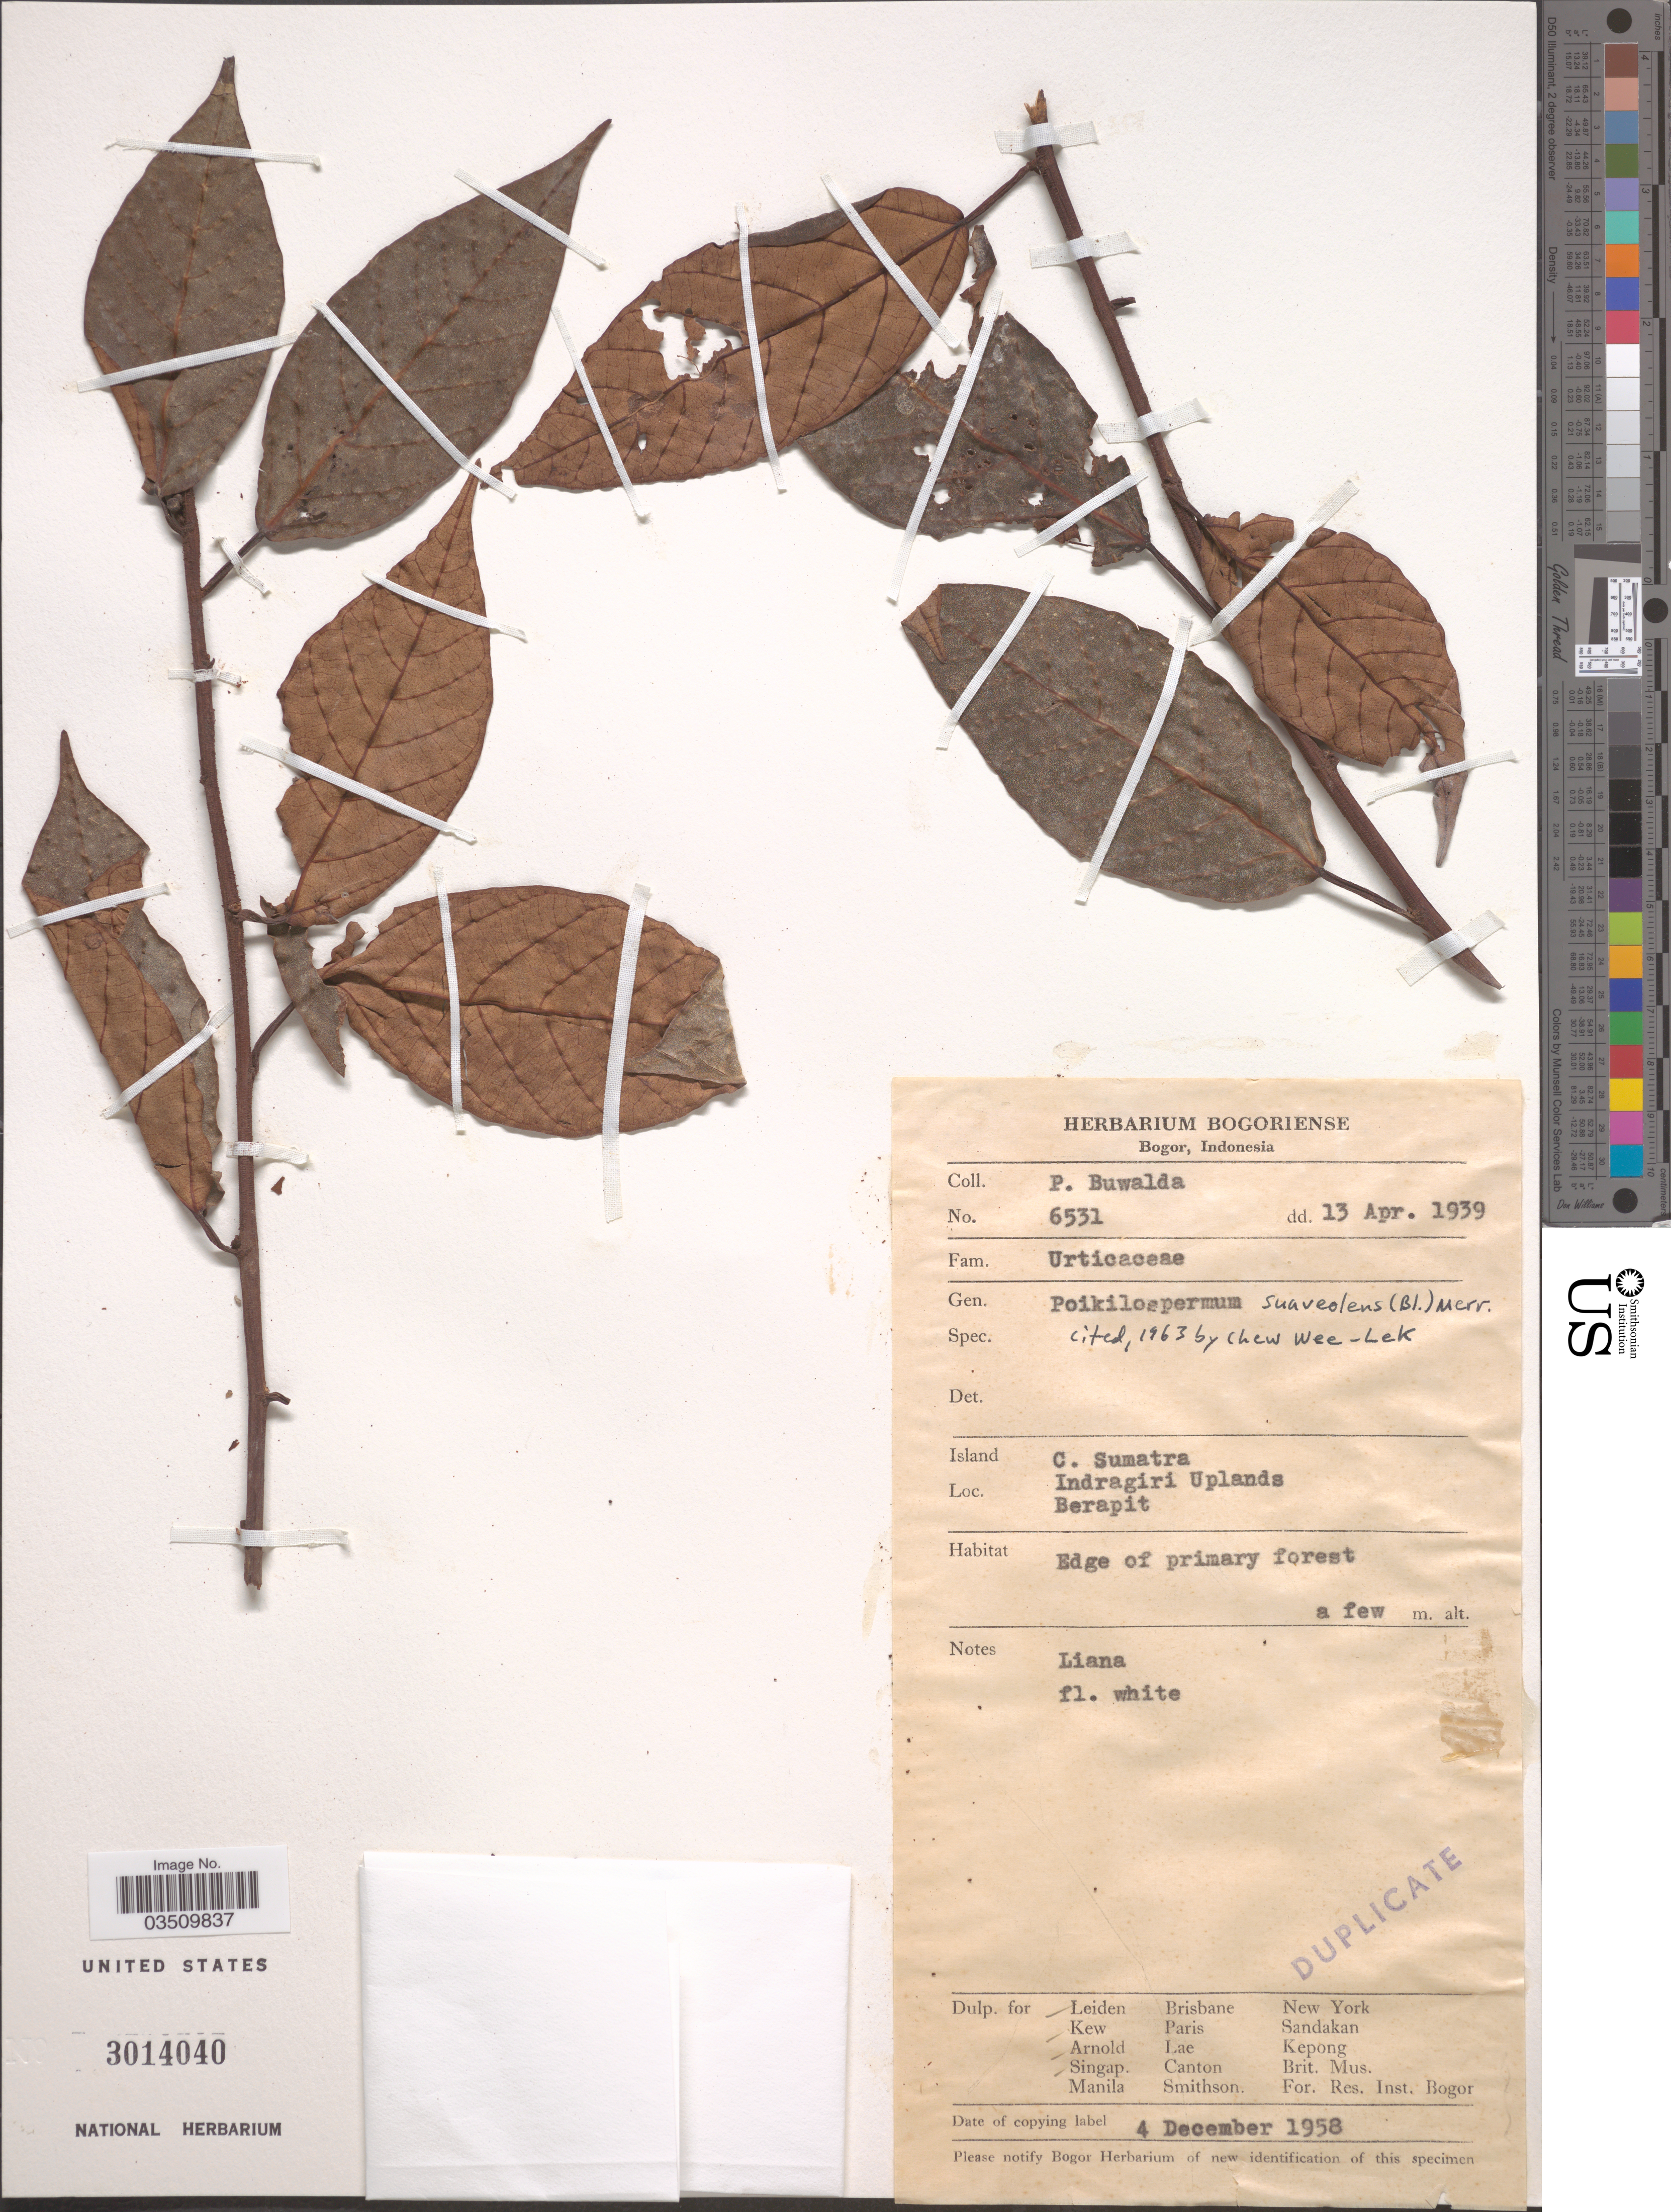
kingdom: Plantae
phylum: Tracheophyta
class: Magnoliopsida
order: Rosales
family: Urticaceae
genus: Poikilospermum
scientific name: Poikilospermum suaveolens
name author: (Blume) Merr.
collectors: P. Buwalda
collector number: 6531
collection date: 1939-04-13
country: Indonesia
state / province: Sumatra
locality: Island C. Sumatra. Indragiri Uplnads Berapit.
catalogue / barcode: US 3014040